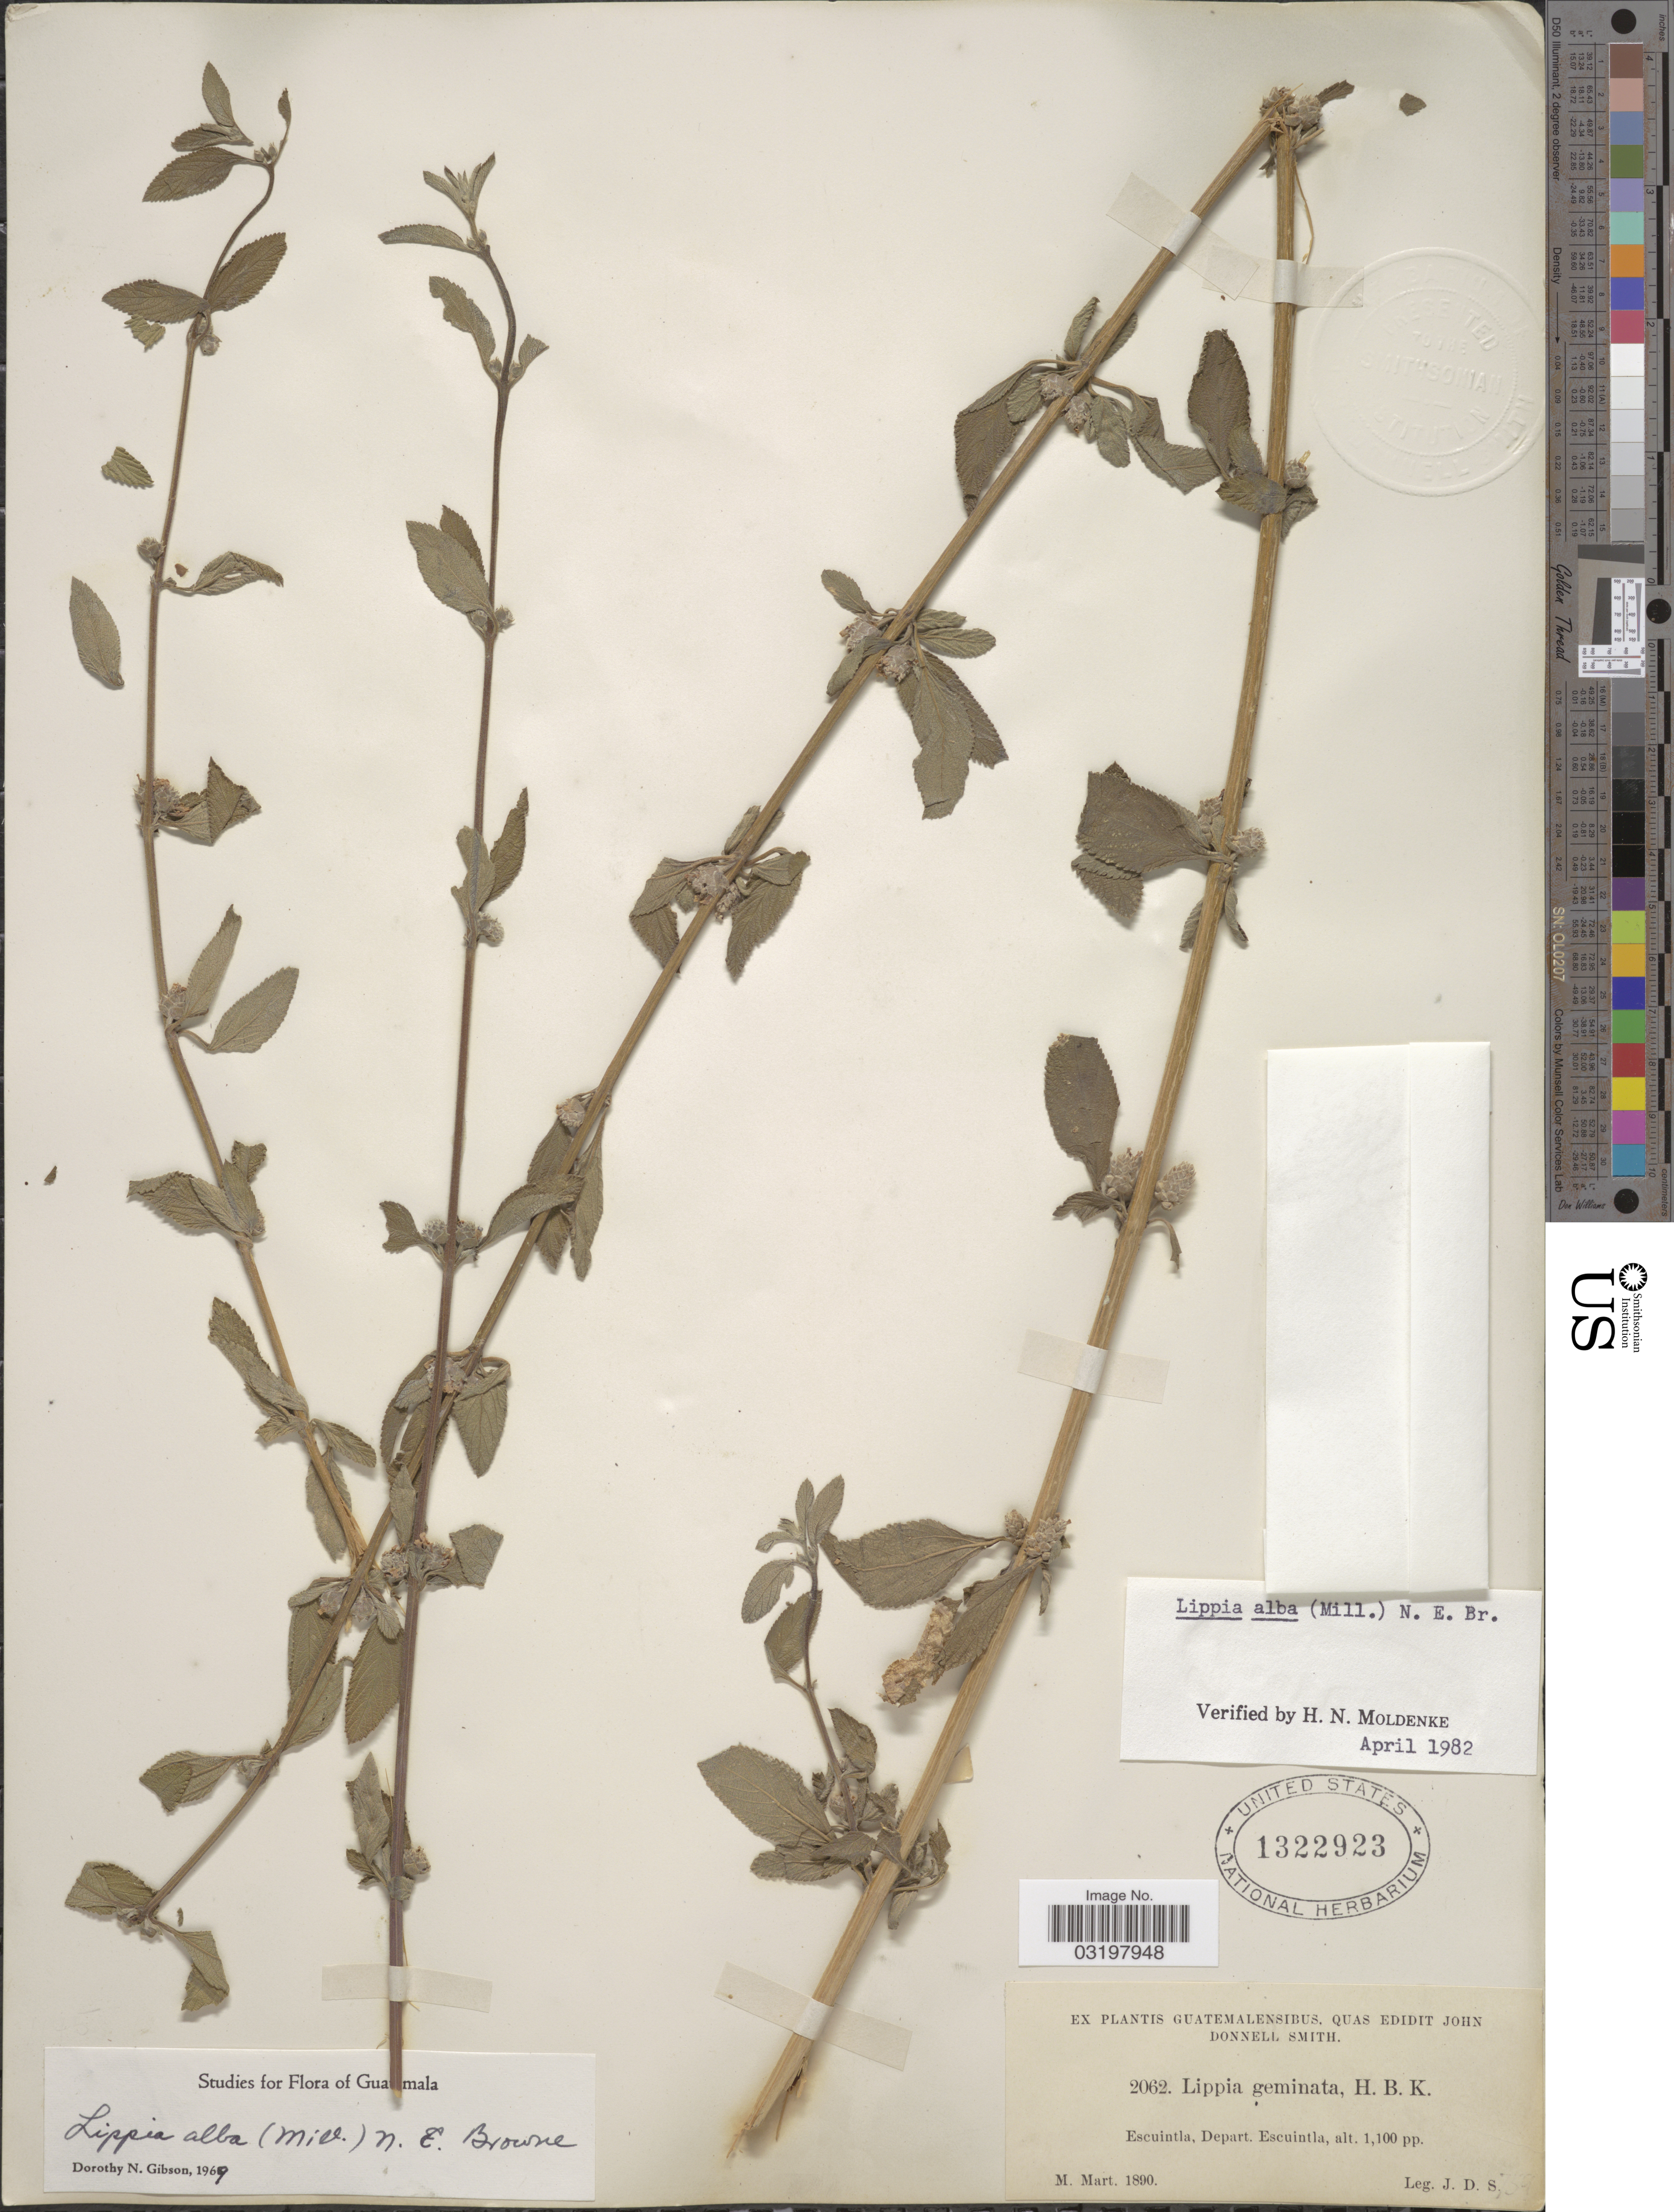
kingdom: Plantae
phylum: Tracheophyta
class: Magnoliopsida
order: Lamiales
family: Verbenaceae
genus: Lippia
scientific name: Lippia alba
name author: (Mill.) N.E. Br. ex Britton & P. Wilson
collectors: J. Donnell Smith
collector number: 2062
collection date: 1890-03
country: Guatemala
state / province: Escuintla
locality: Escuintla, Depart. Escuintla.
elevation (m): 335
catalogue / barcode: US 1322923